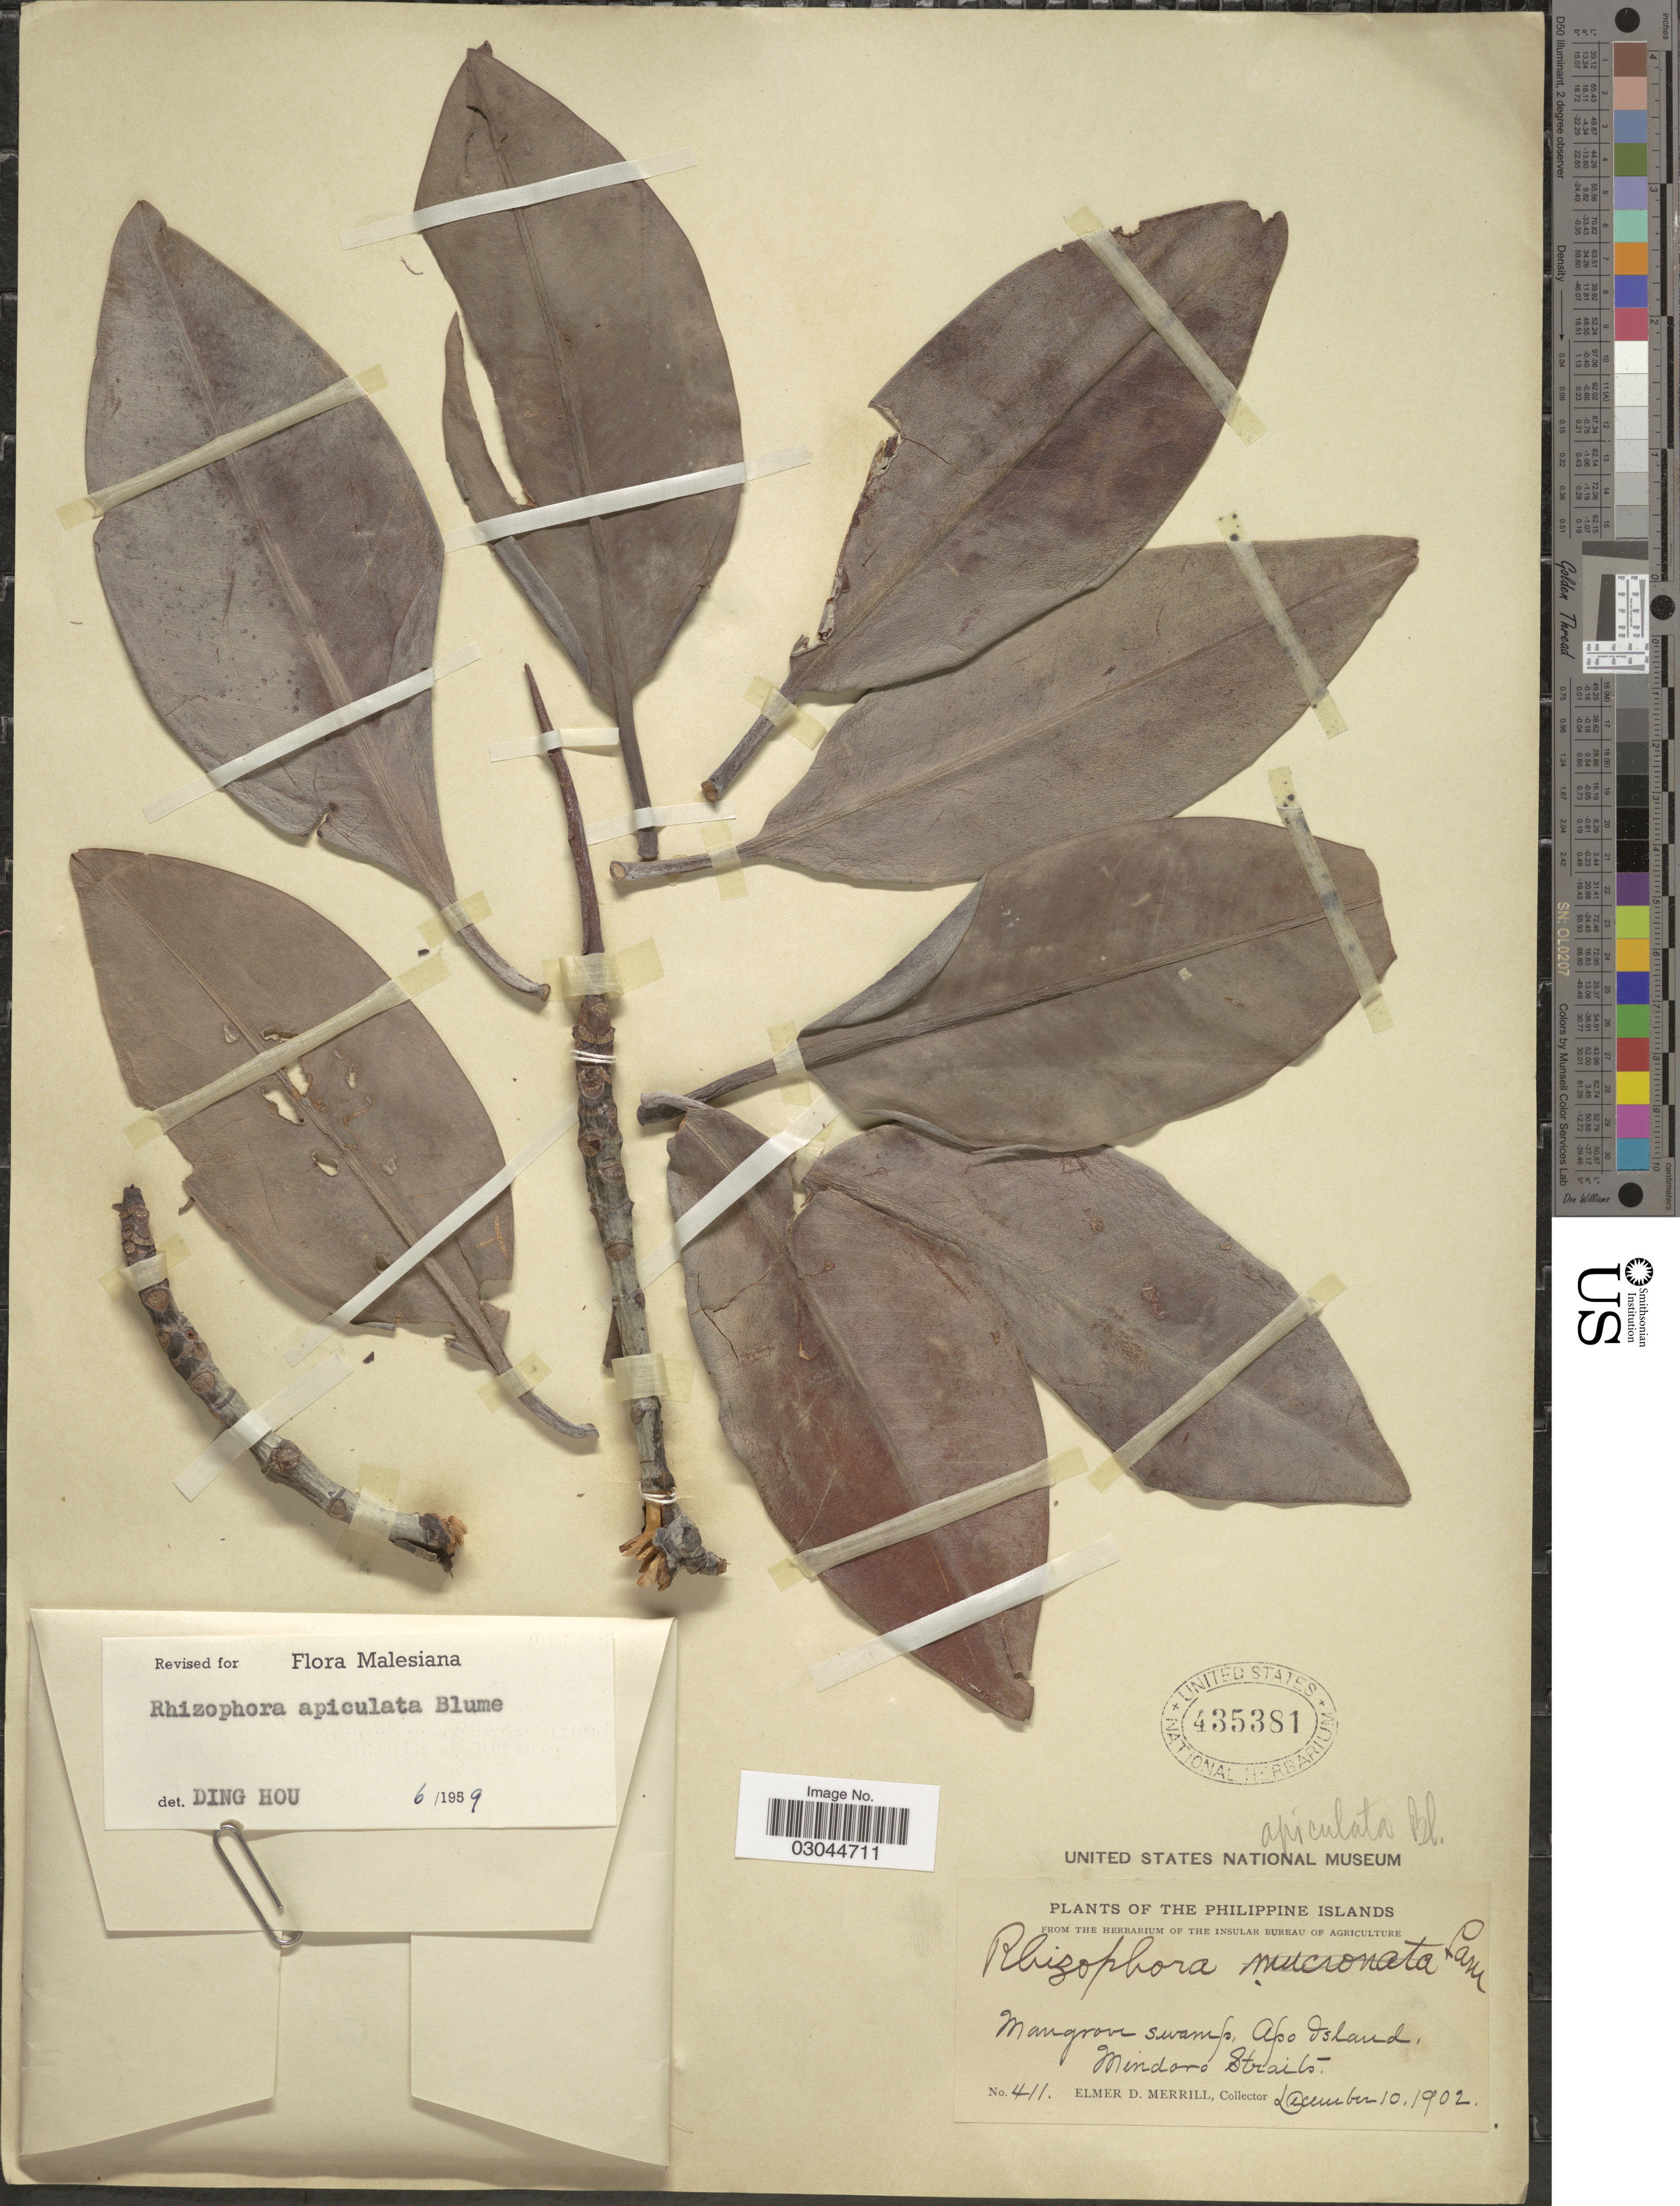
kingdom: Plantae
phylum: Tracheophyta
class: Magnoliopsida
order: Malpighiales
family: Rhizophoraceae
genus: Rhizophora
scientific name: Rhizophora apiculata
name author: Blume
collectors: E. D. Merrill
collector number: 411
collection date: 1902-12-10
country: Philippines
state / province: Mimaropa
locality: The Philippine Islands. Mangrove swamp, Apo Island, Mindoro Straits.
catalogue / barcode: US 435381